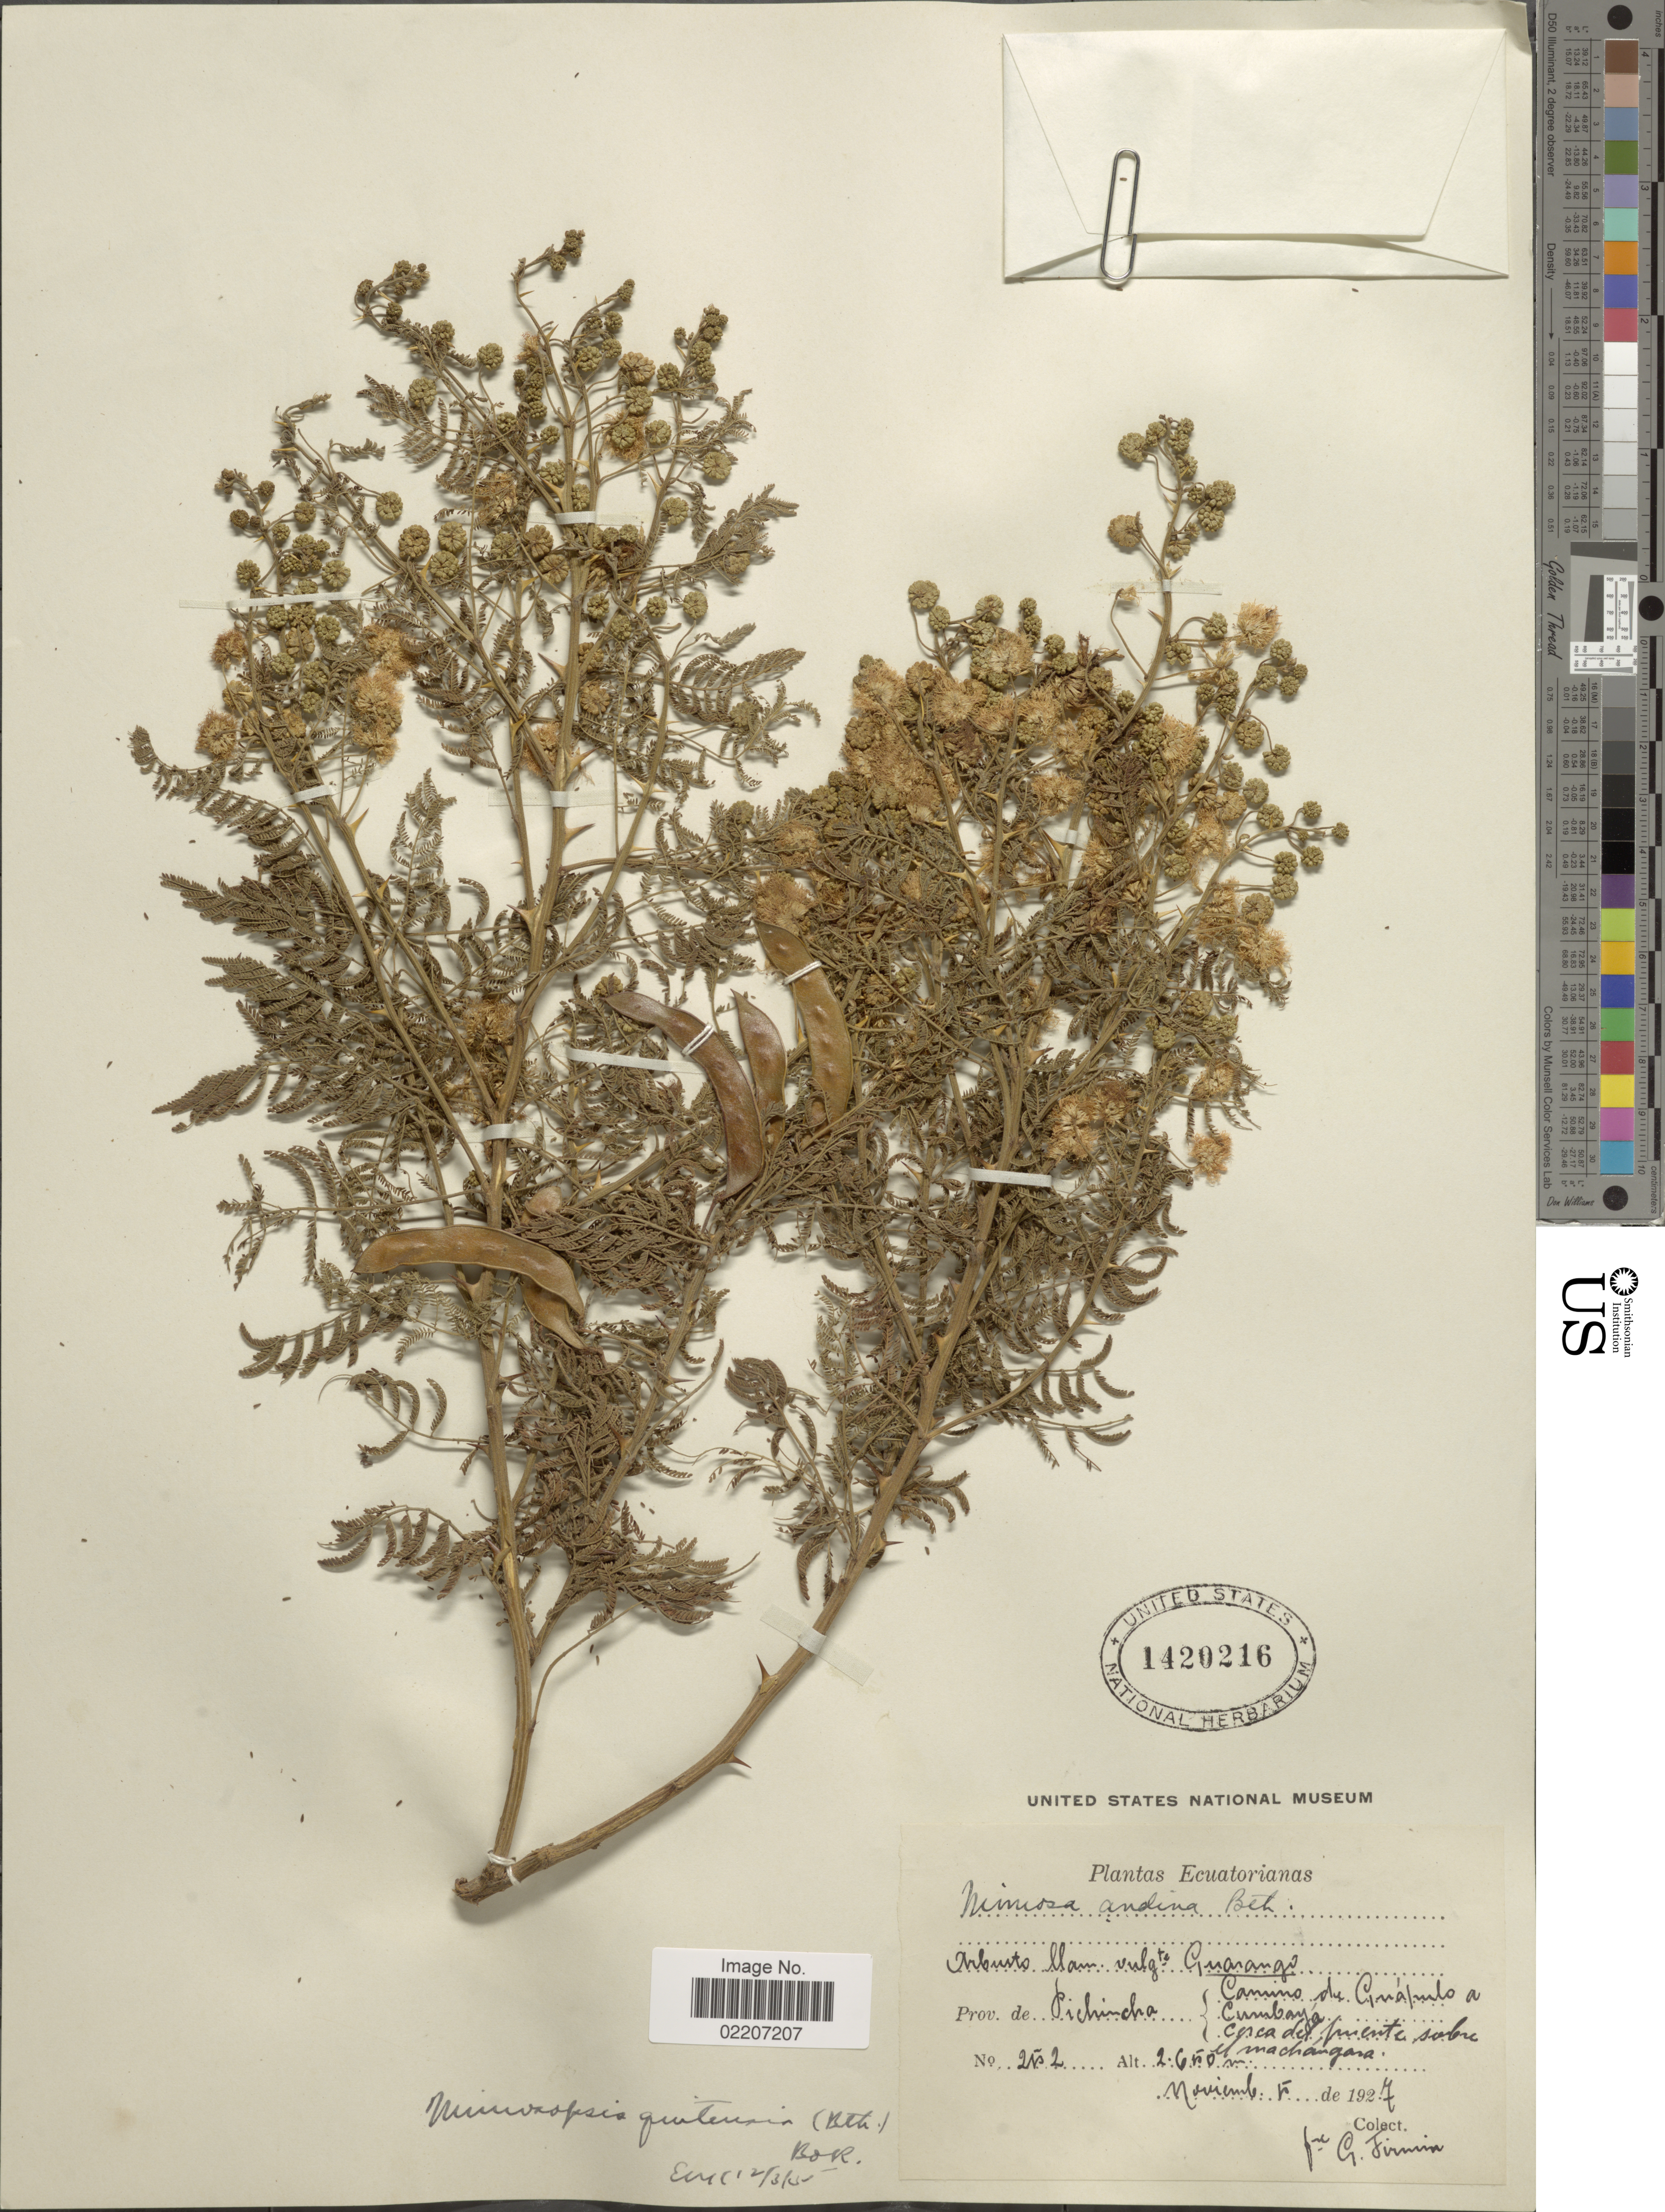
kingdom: Plantae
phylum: Tracheophyta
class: Magnoliopsida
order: Fabales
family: Fabaceae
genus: Mimosa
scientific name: Mimosa quitensis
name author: Benth.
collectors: F. Firmin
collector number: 252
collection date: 1927-11-05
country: Ecuador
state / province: Pichincha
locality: Prov. de Pichincha, Camino de Guapulo a Cumbayo, cerca del puente sobre el machagara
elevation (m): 2650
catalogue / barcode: US 1420216